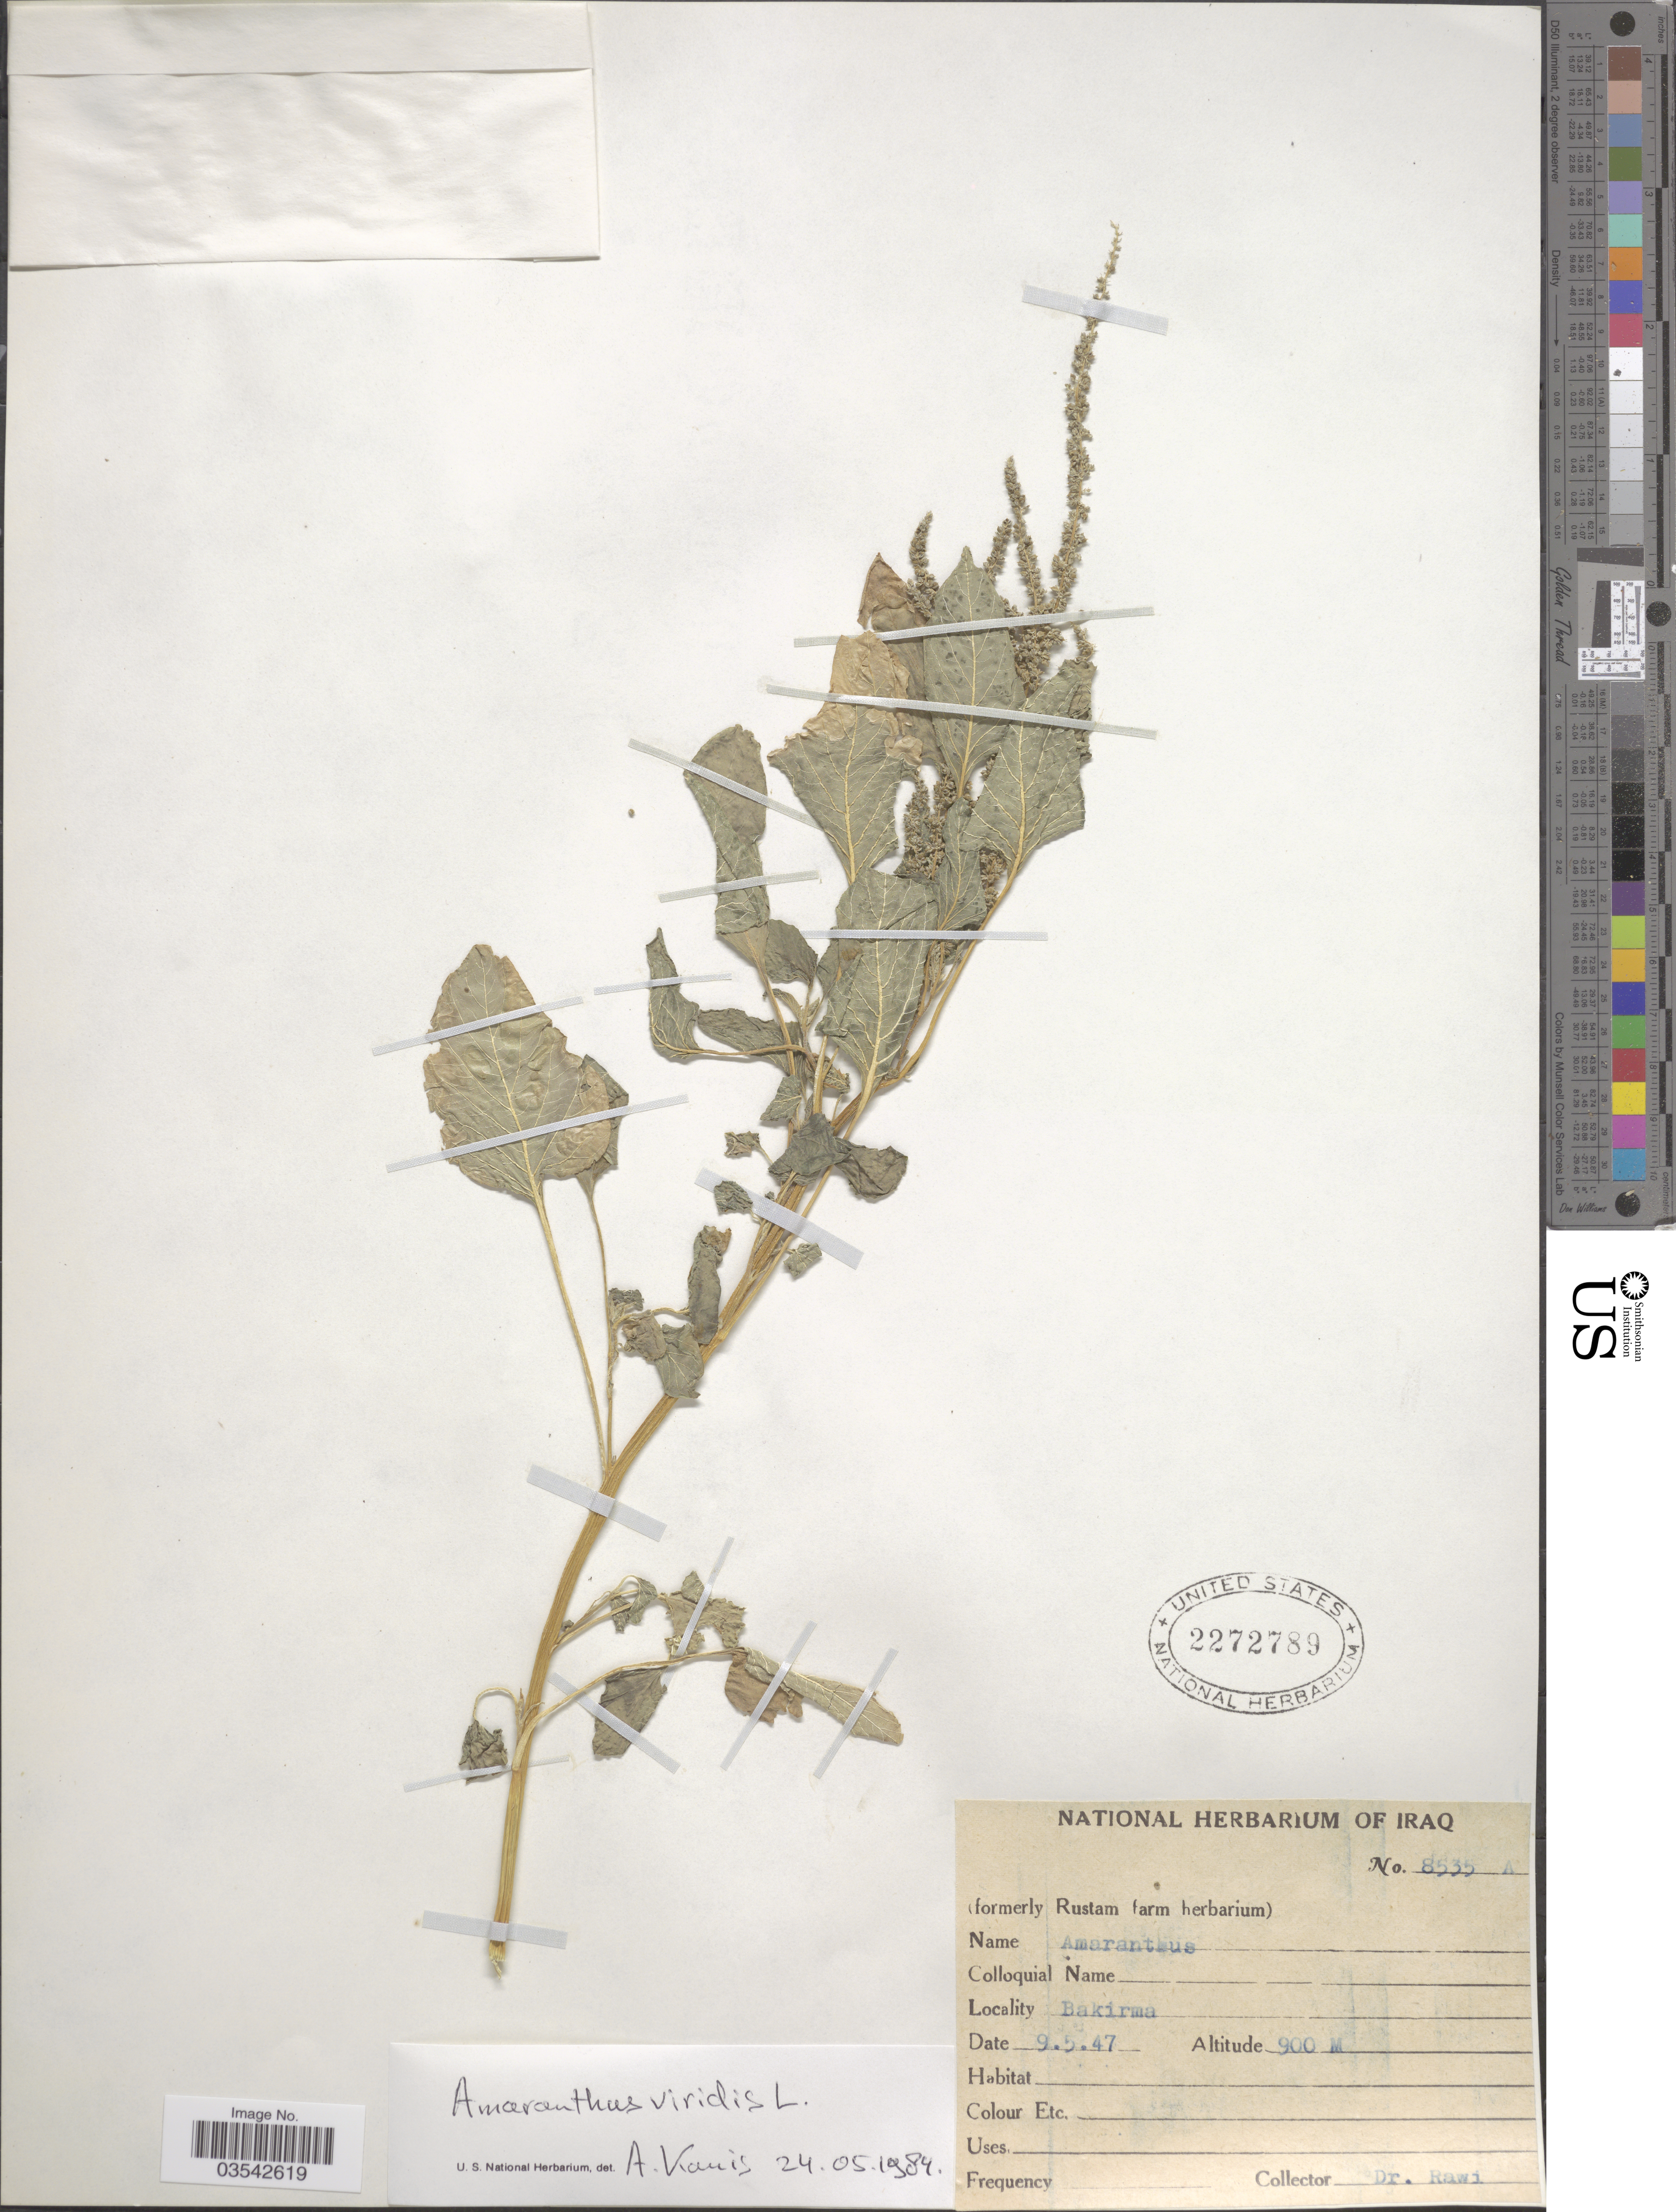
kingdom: Plantae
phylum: Tracheophyta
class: Magnoliopsida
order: Caryophyllales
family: Amaranthaceae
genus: Amaranthus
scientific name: Amaranthus viridis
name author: L.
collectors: -. Rawi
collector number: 8535A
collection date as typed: Transcribed d/m/y: 9/5/47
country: Iraq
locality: Bakirma.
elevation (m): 900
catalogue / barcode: US 2272789